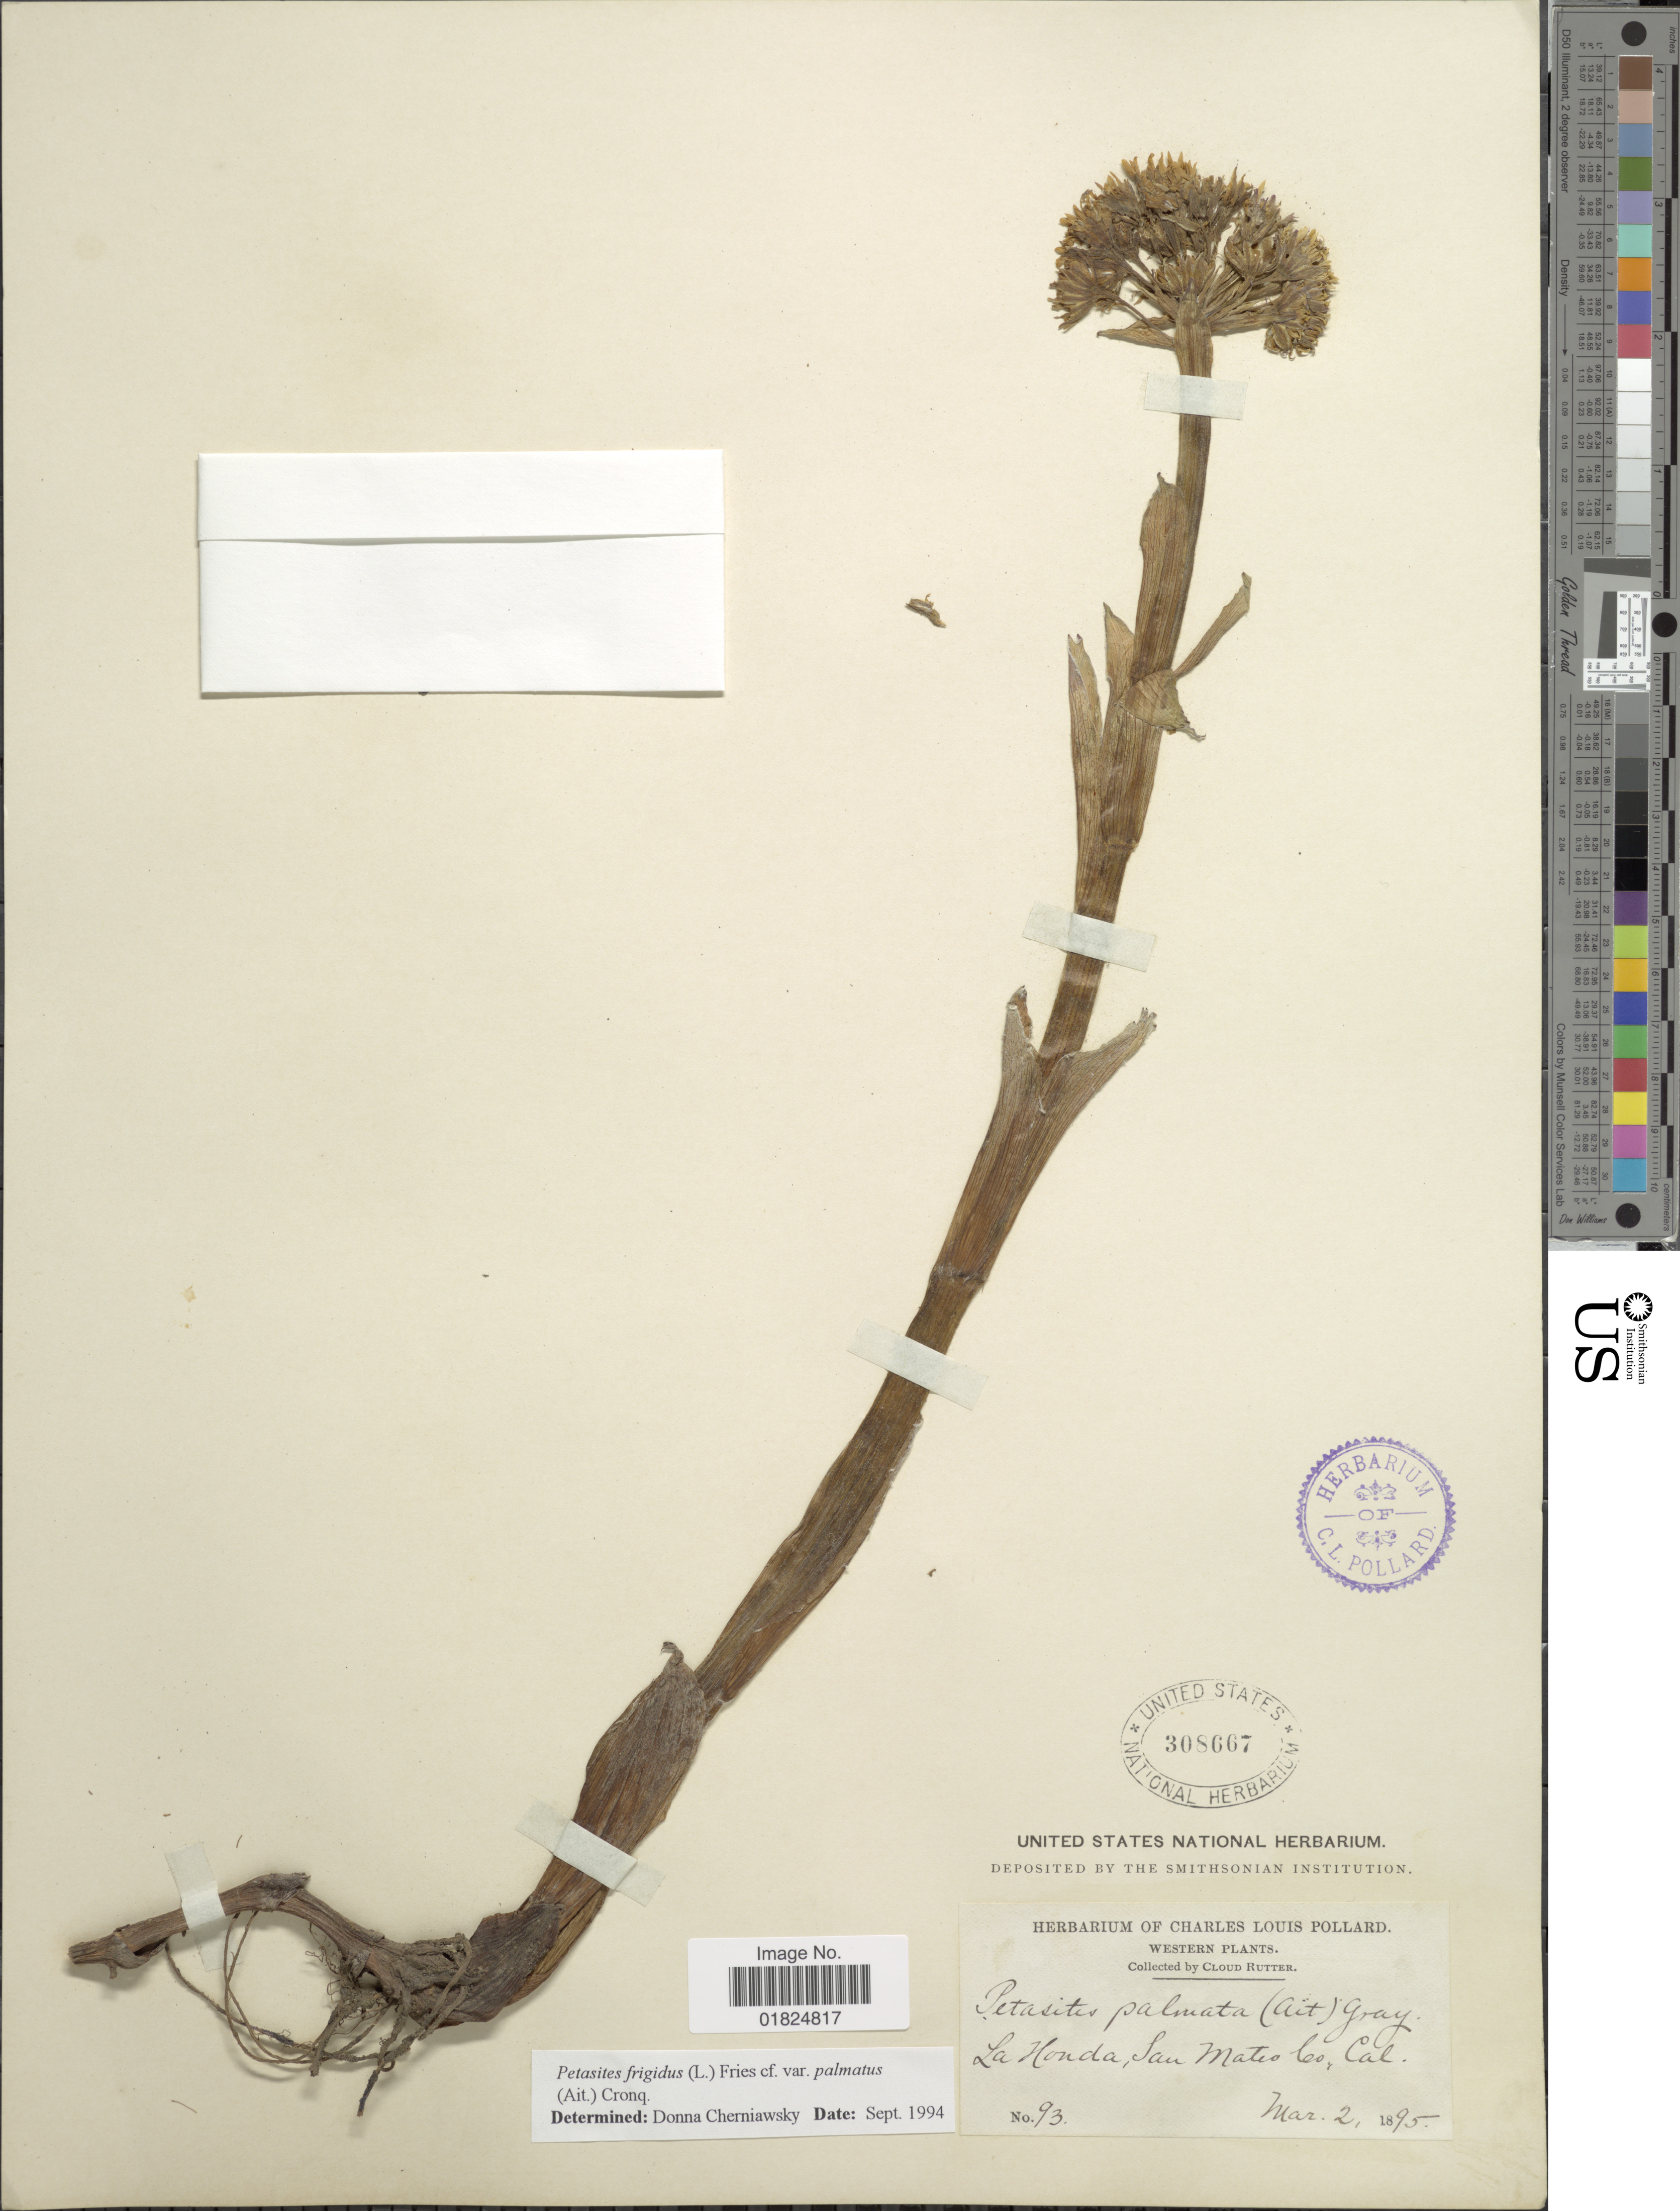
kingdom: Plantae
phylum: Tracheophyta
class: Magnoliopsida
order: Asterales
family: Asteraceae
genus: Petasites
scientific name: Petasites frigidus var. palmatus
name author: (Aiton) Cody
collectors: C. Rutter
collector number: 93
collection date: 1895-03-02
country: Portugal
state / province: Madeira (Aut. Reg.)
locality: La Honda, San Mateo Co. Cal.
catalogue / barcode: US 308667